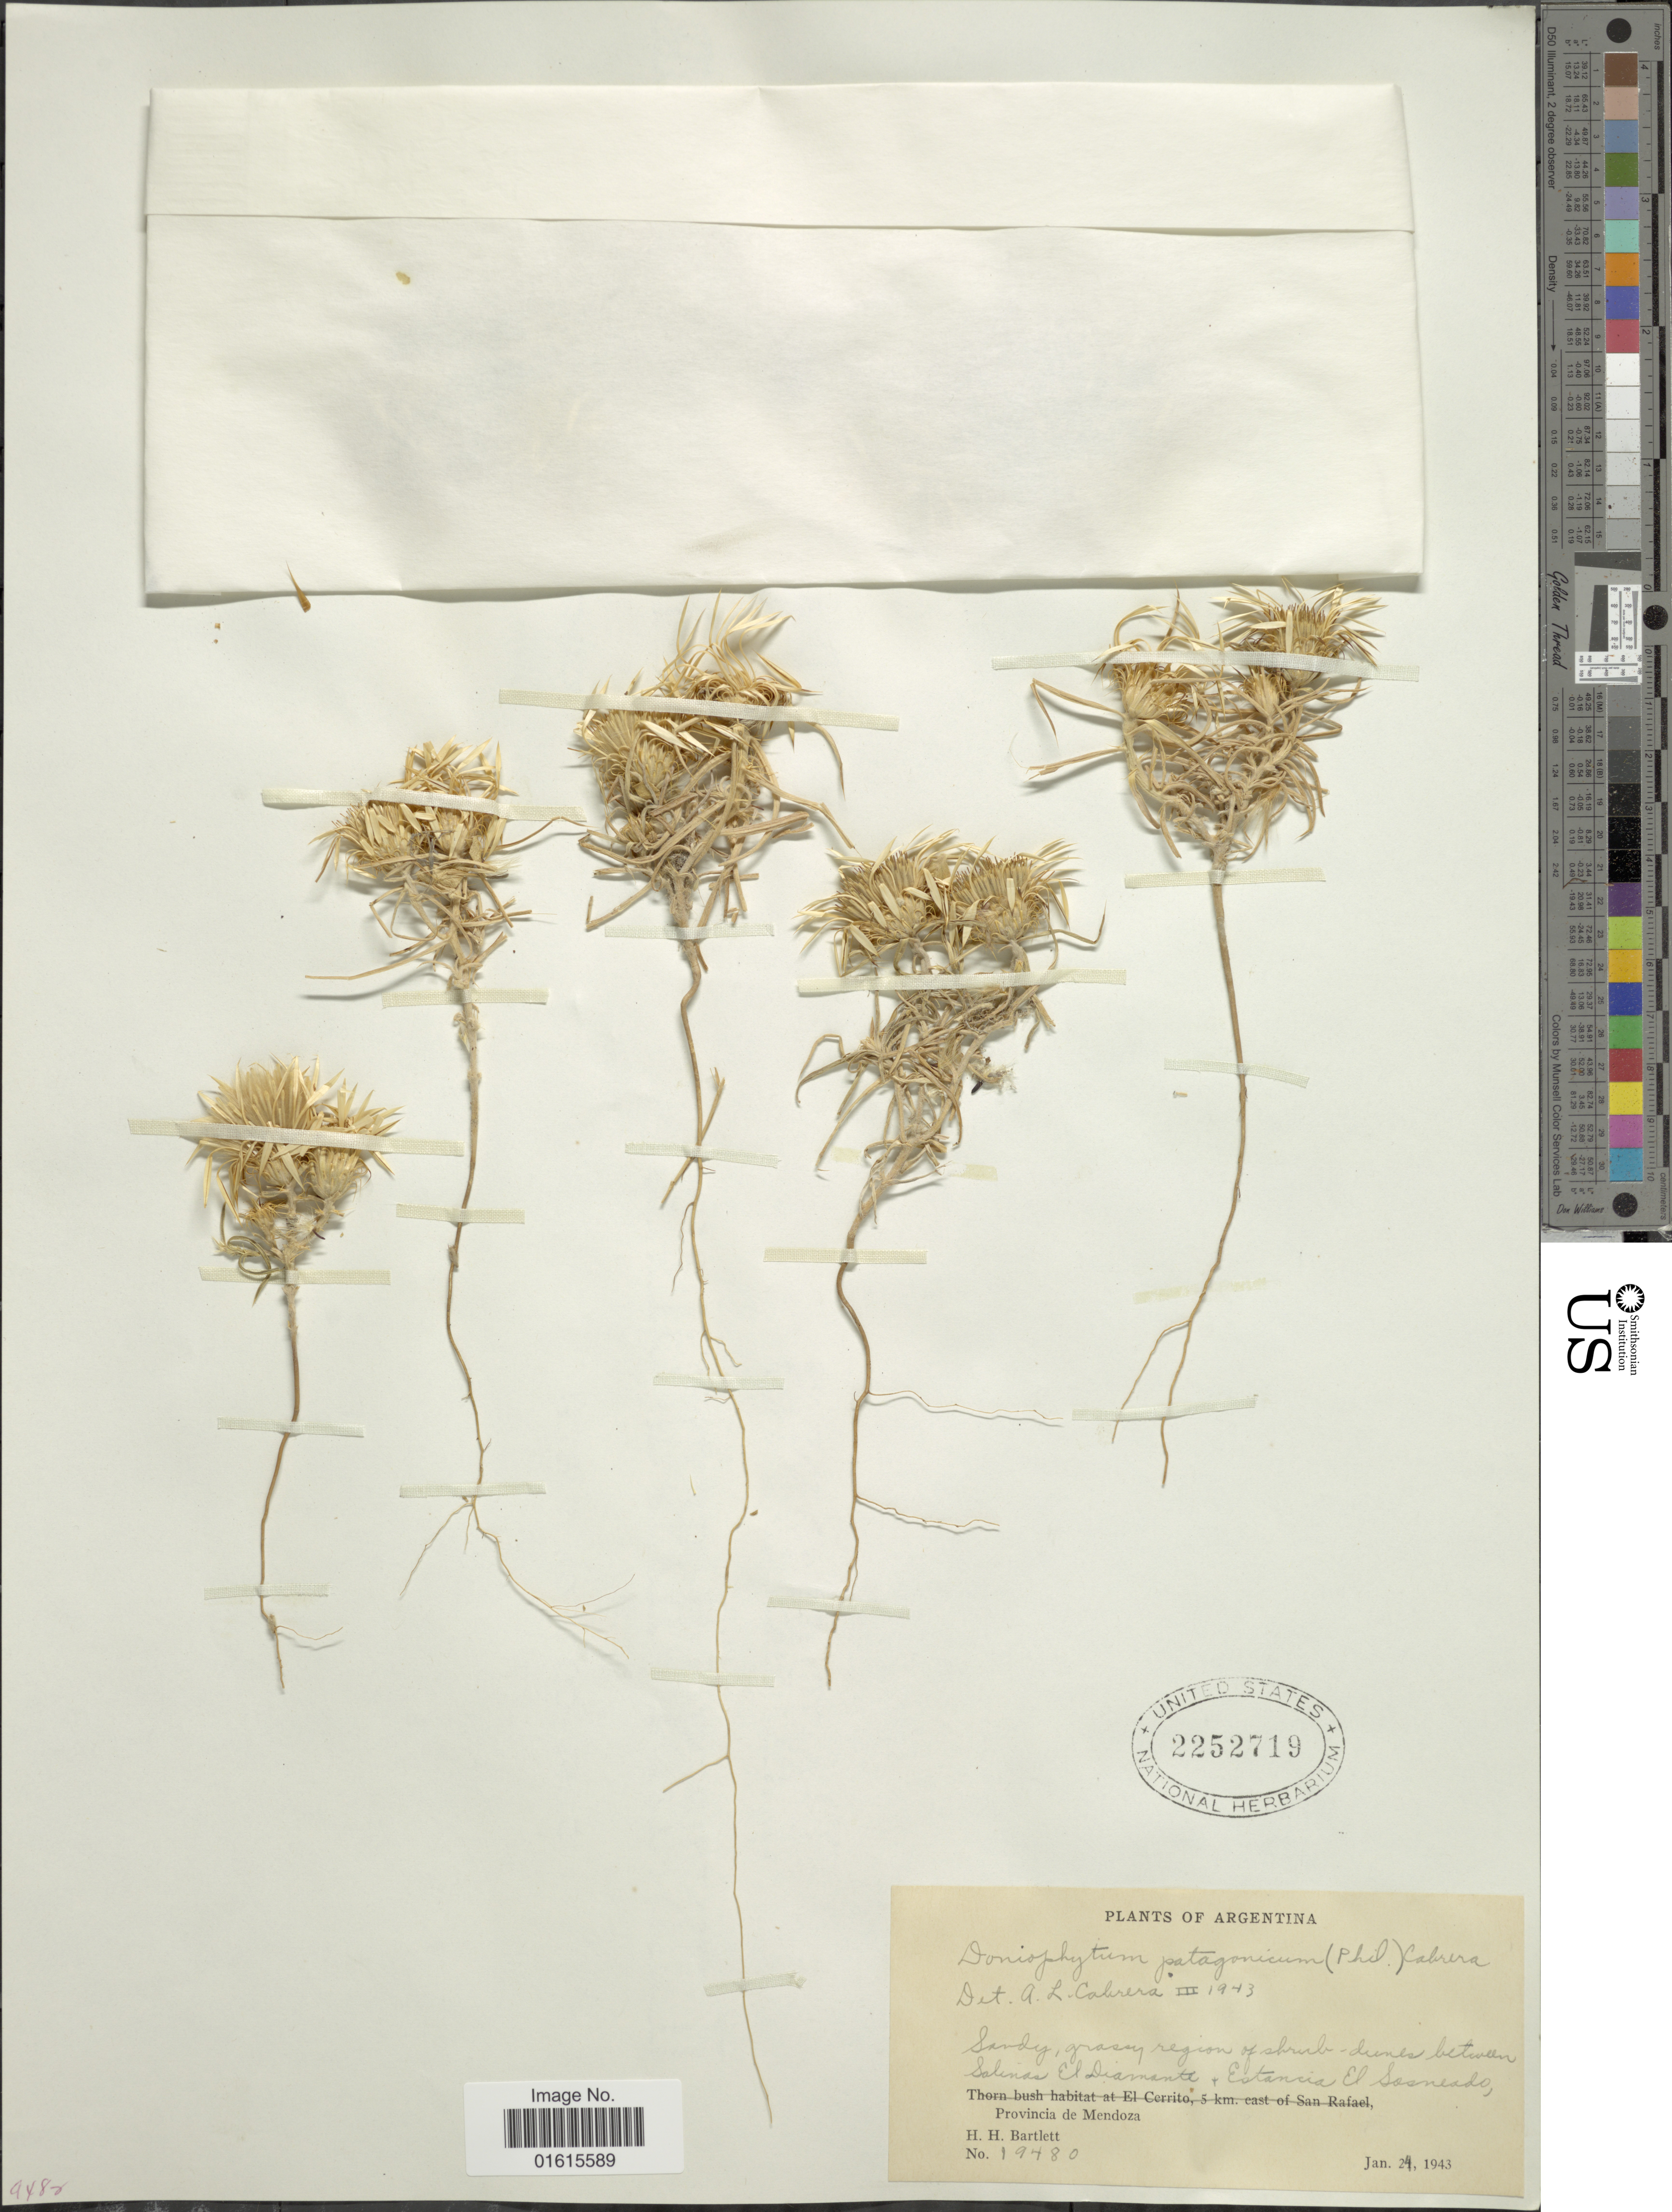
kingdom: Plantae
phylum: Tracheophyta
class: Magnoliopsida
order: Asterales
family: Asteraceae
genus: Doniophyton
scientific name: Doniophyton patagonicum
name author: (Phil.) Cabrera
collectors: H. H. Bartlett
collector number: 19480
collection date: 1943-01-24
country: Argentina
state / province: Mendoza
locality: Sandy, grassy region of shrub dunes between salinas El Diamante, Estancia El Sosneado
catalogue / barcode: US 2252719